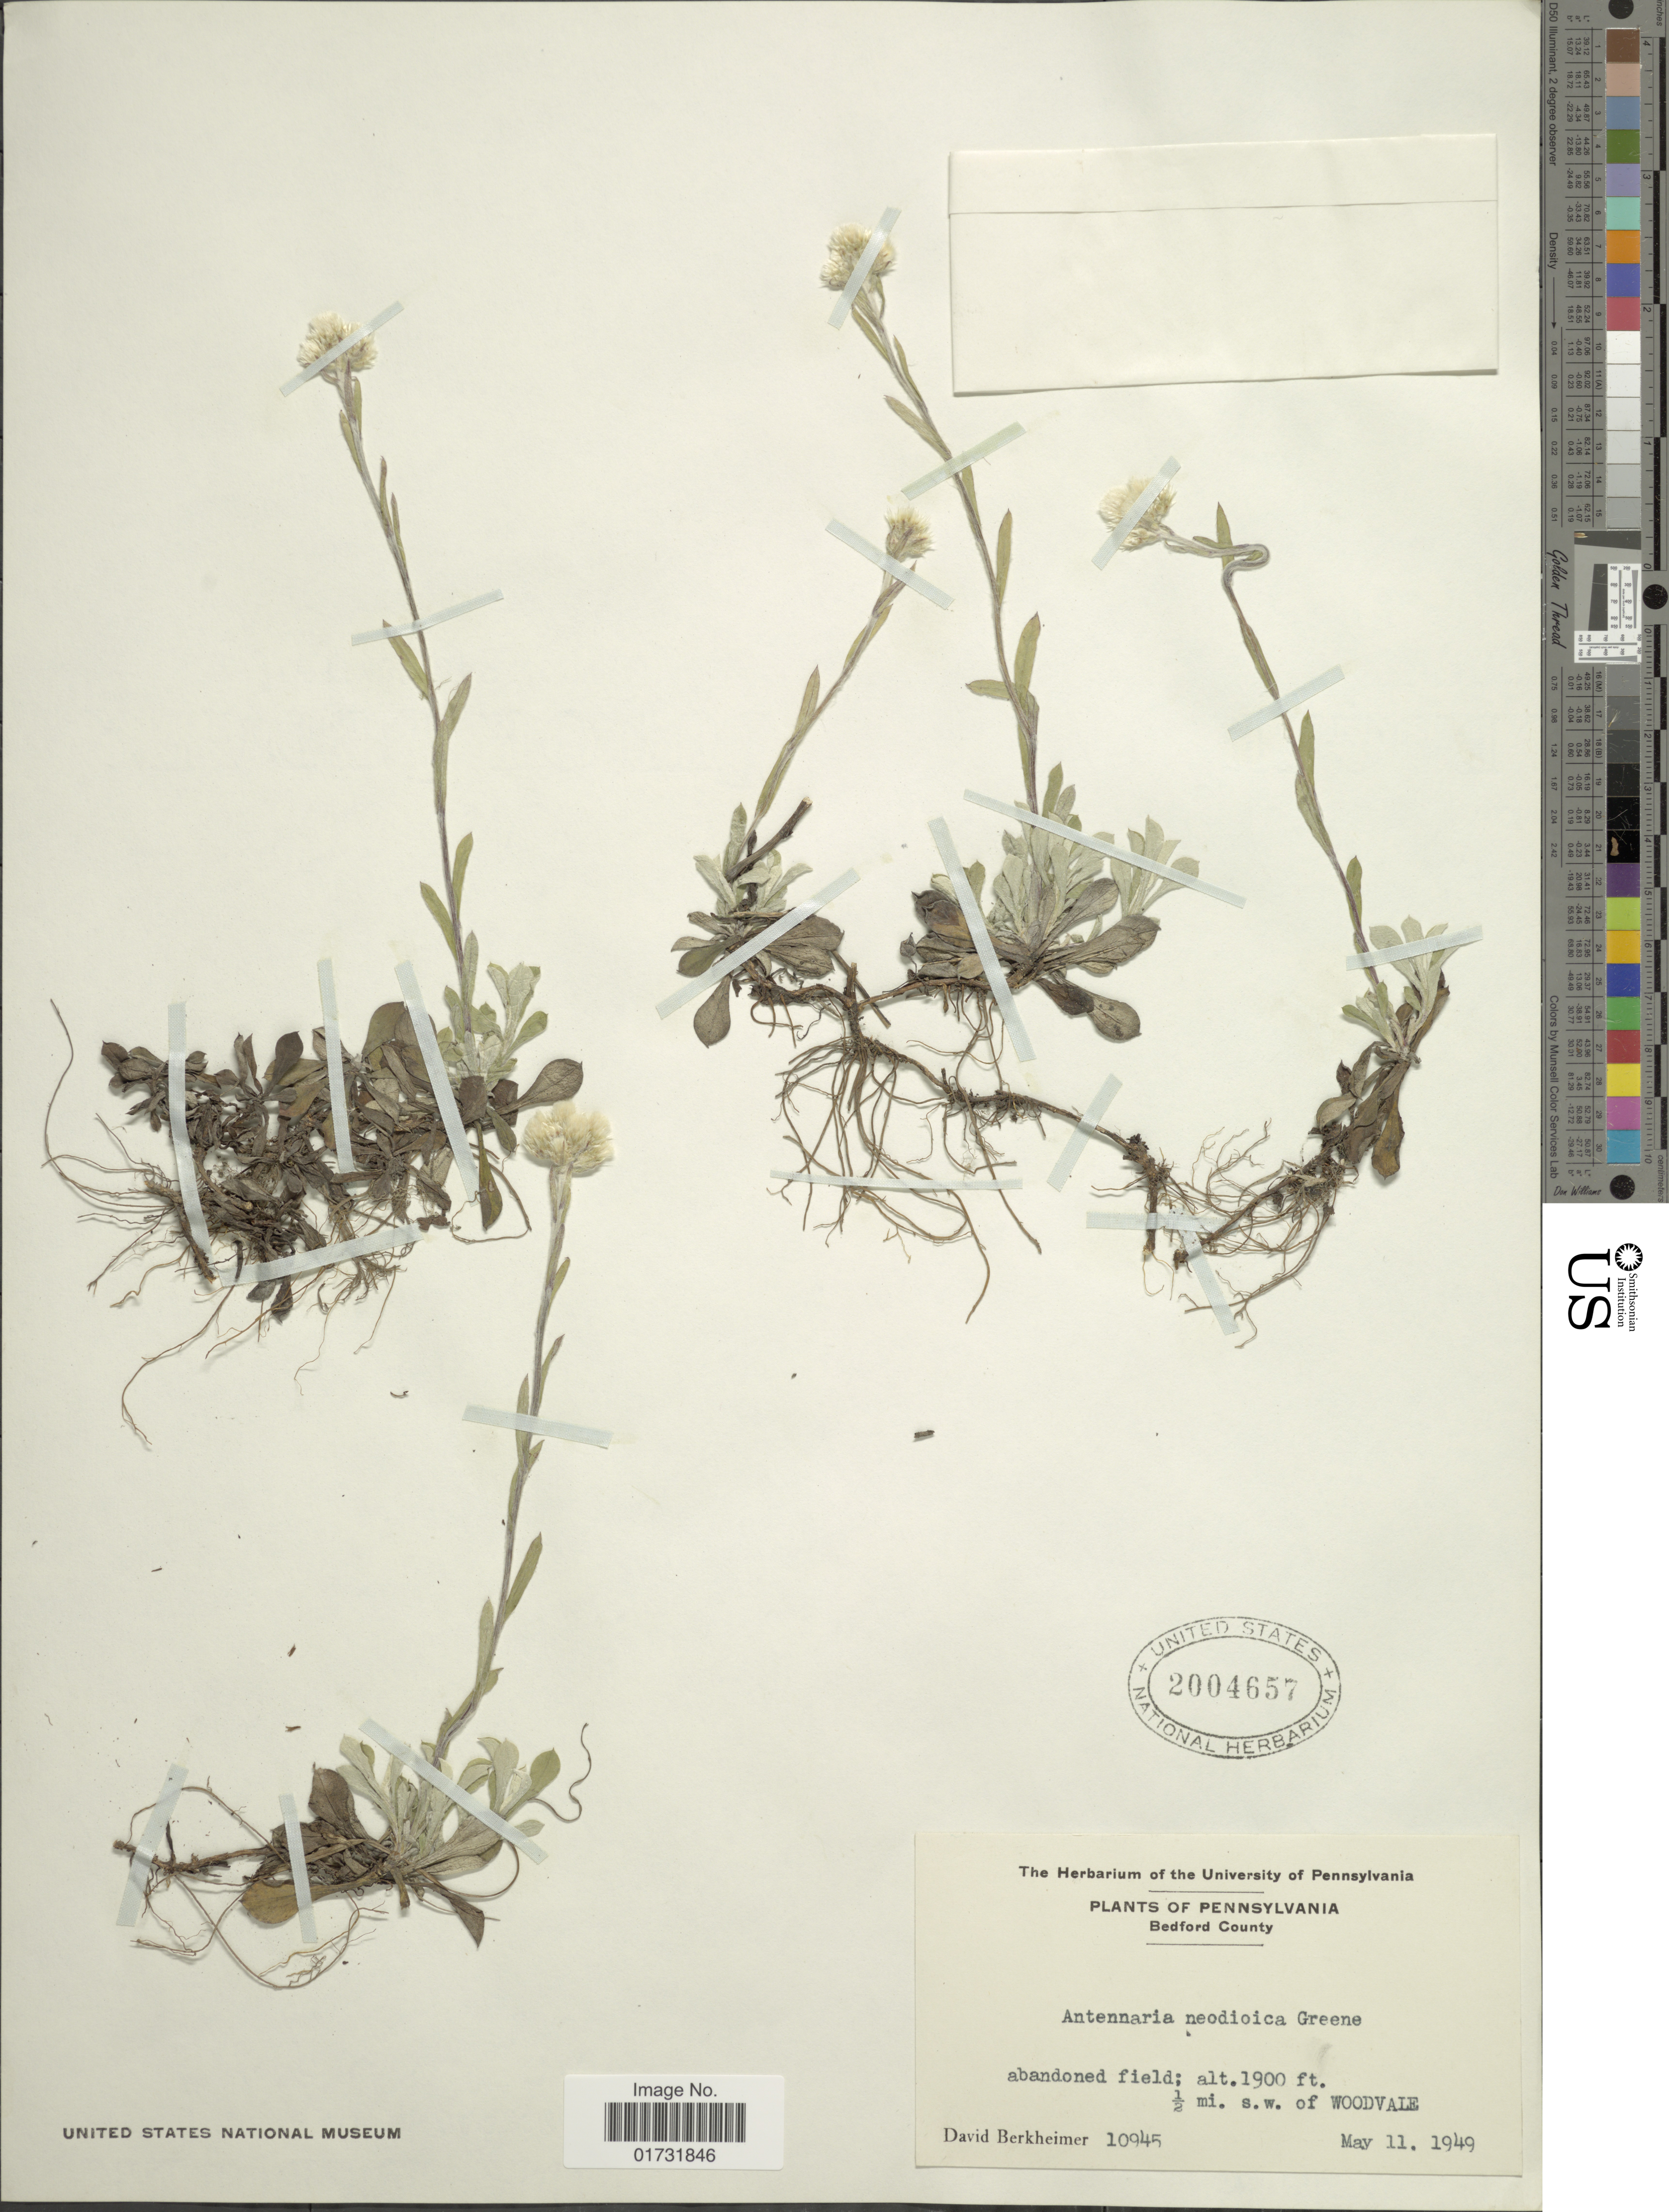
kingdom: Plantae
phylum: Tracheophyta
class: Magnoliopsida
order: Asterales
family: Asteraceae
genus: Antennaria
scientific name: Antennaria neodioica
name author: Greene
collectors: D. Berkheimer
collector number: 10945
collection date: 1949-05-11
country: United States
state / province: Pennsylvania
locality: Bedford County. ½ mi. s.w. of Woodvale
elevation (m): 579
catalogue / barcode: US 2004657